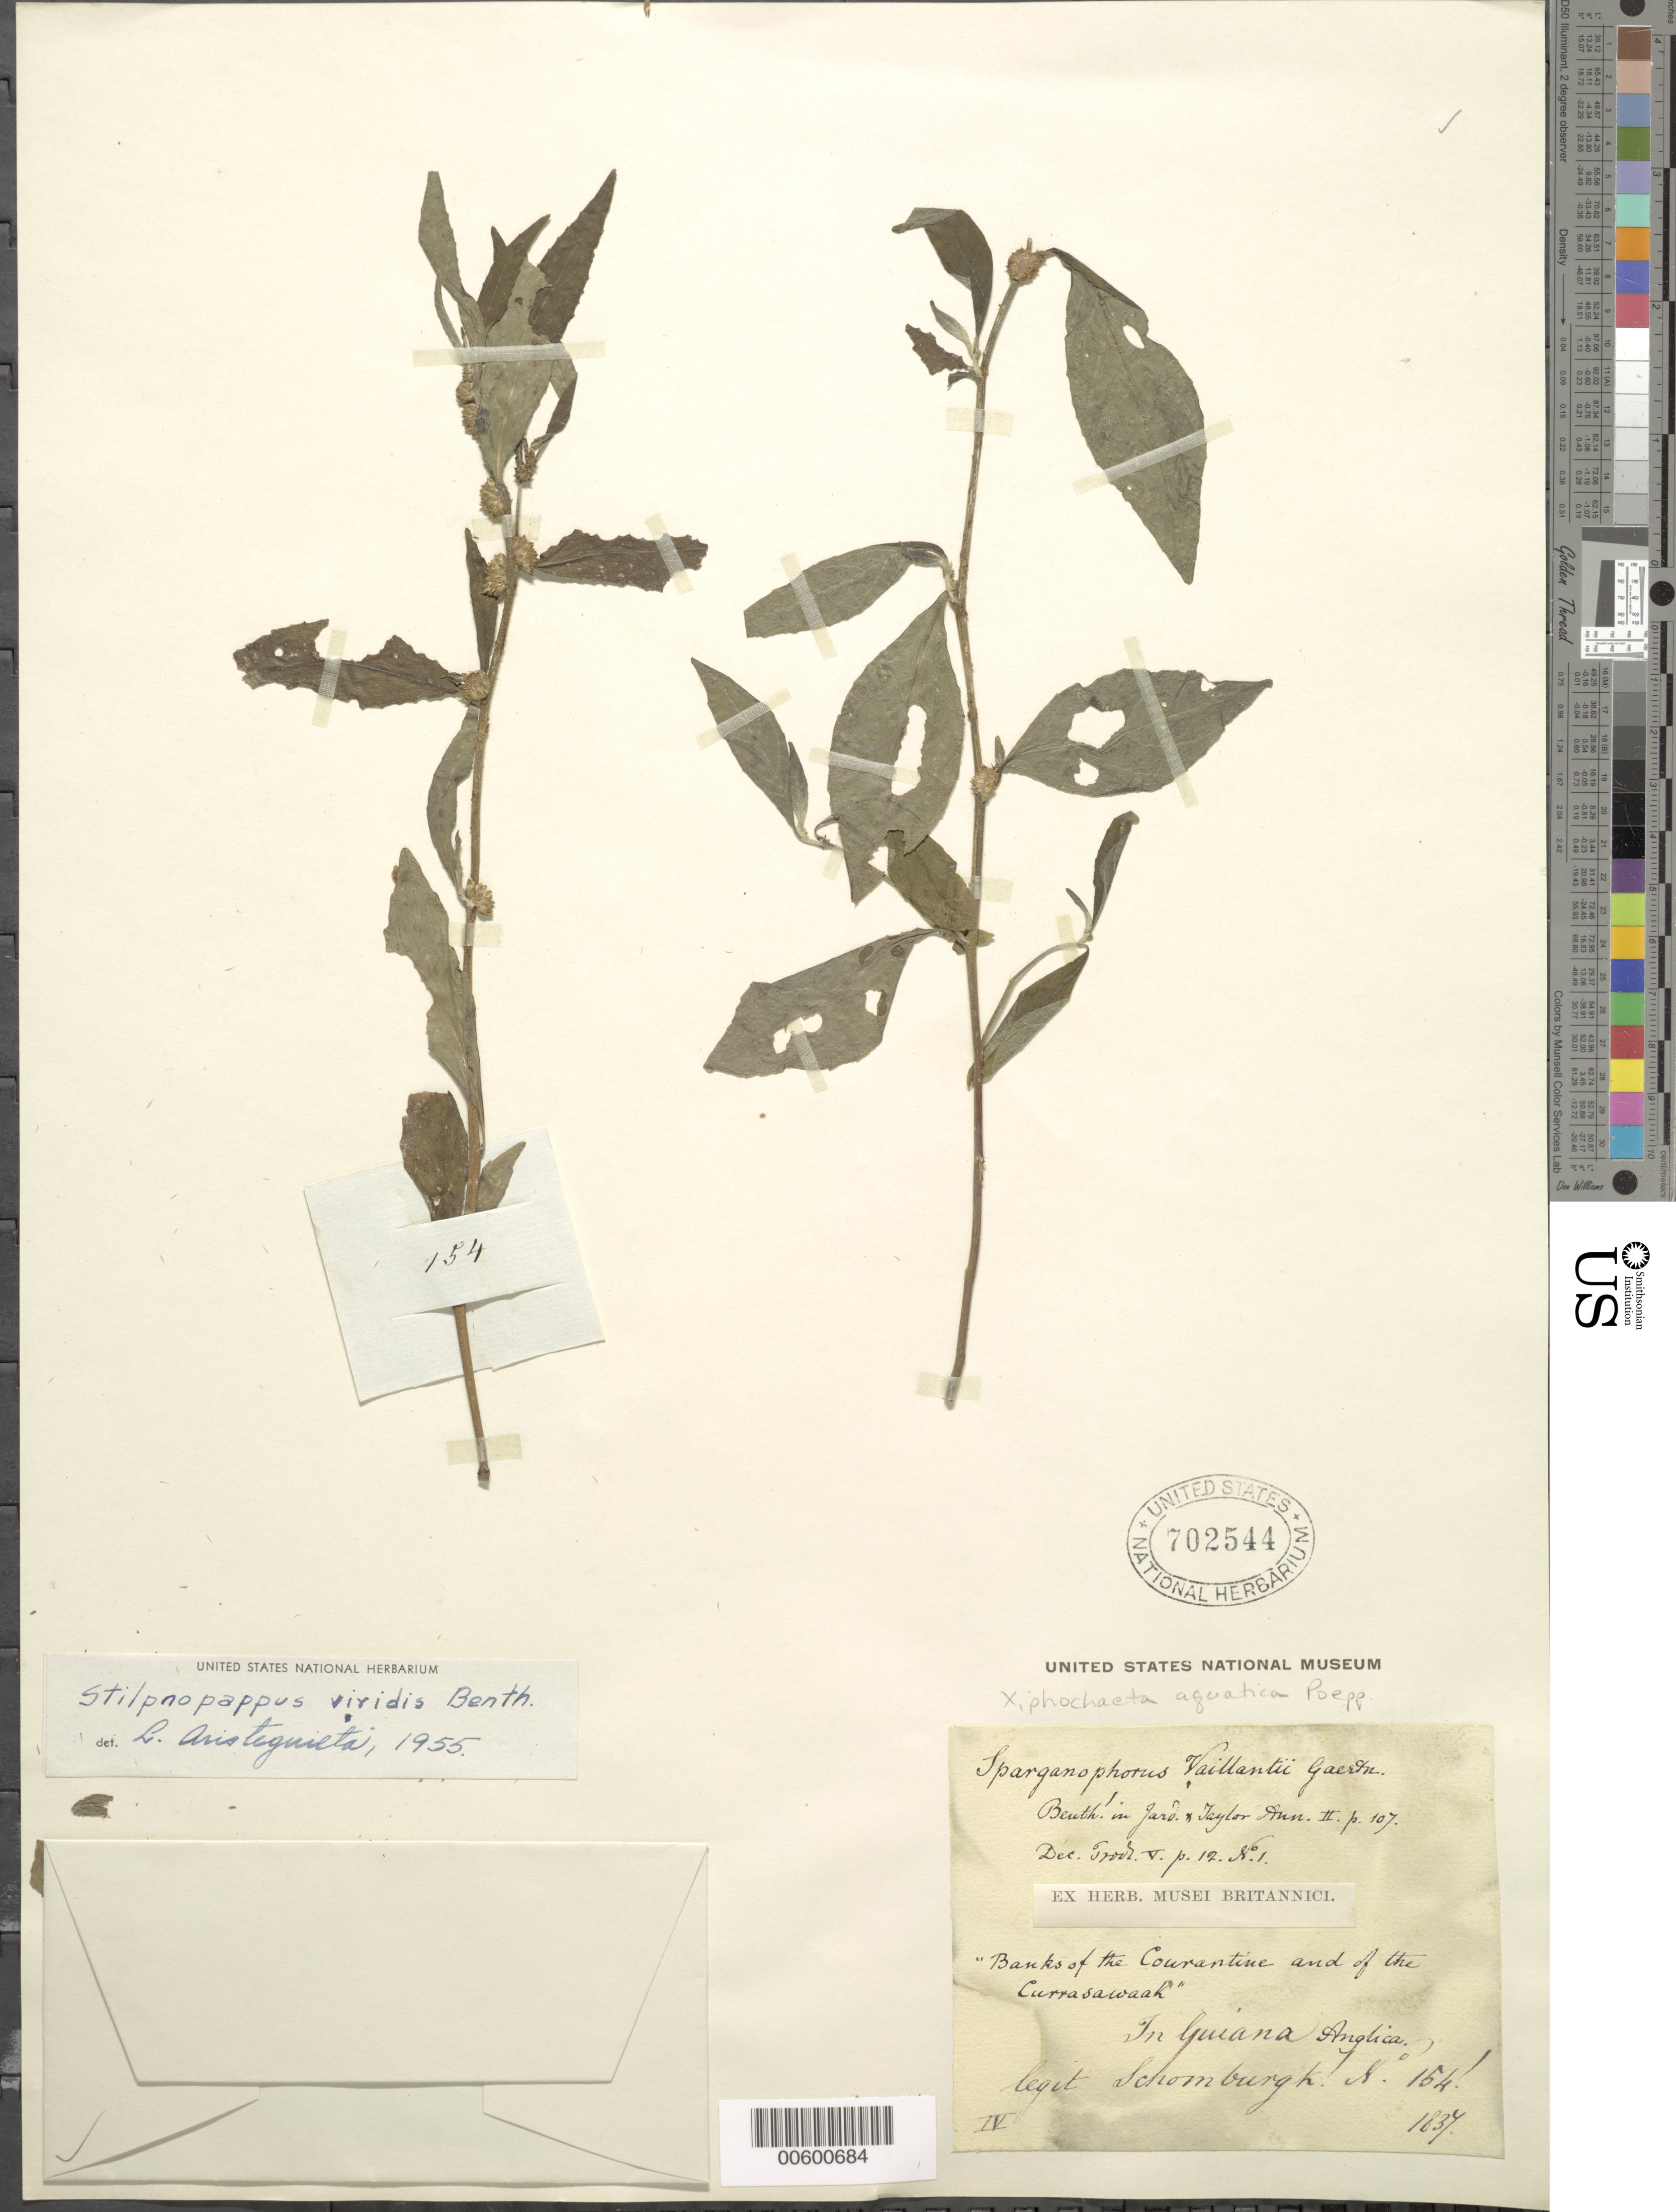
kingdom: Plantae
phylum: Tracheophyta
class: Magnoliopsida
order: Asterales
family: Asteraceae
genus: Xiphochaeta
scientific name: Xiphochaeta aquatica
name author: Poepp.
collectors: R. H. Schomburgk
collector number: I 154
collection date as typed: April 1837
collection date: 1837-04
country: Guyana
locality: Banks of the Courantine and of the Currasawaak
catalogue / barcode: US 702544